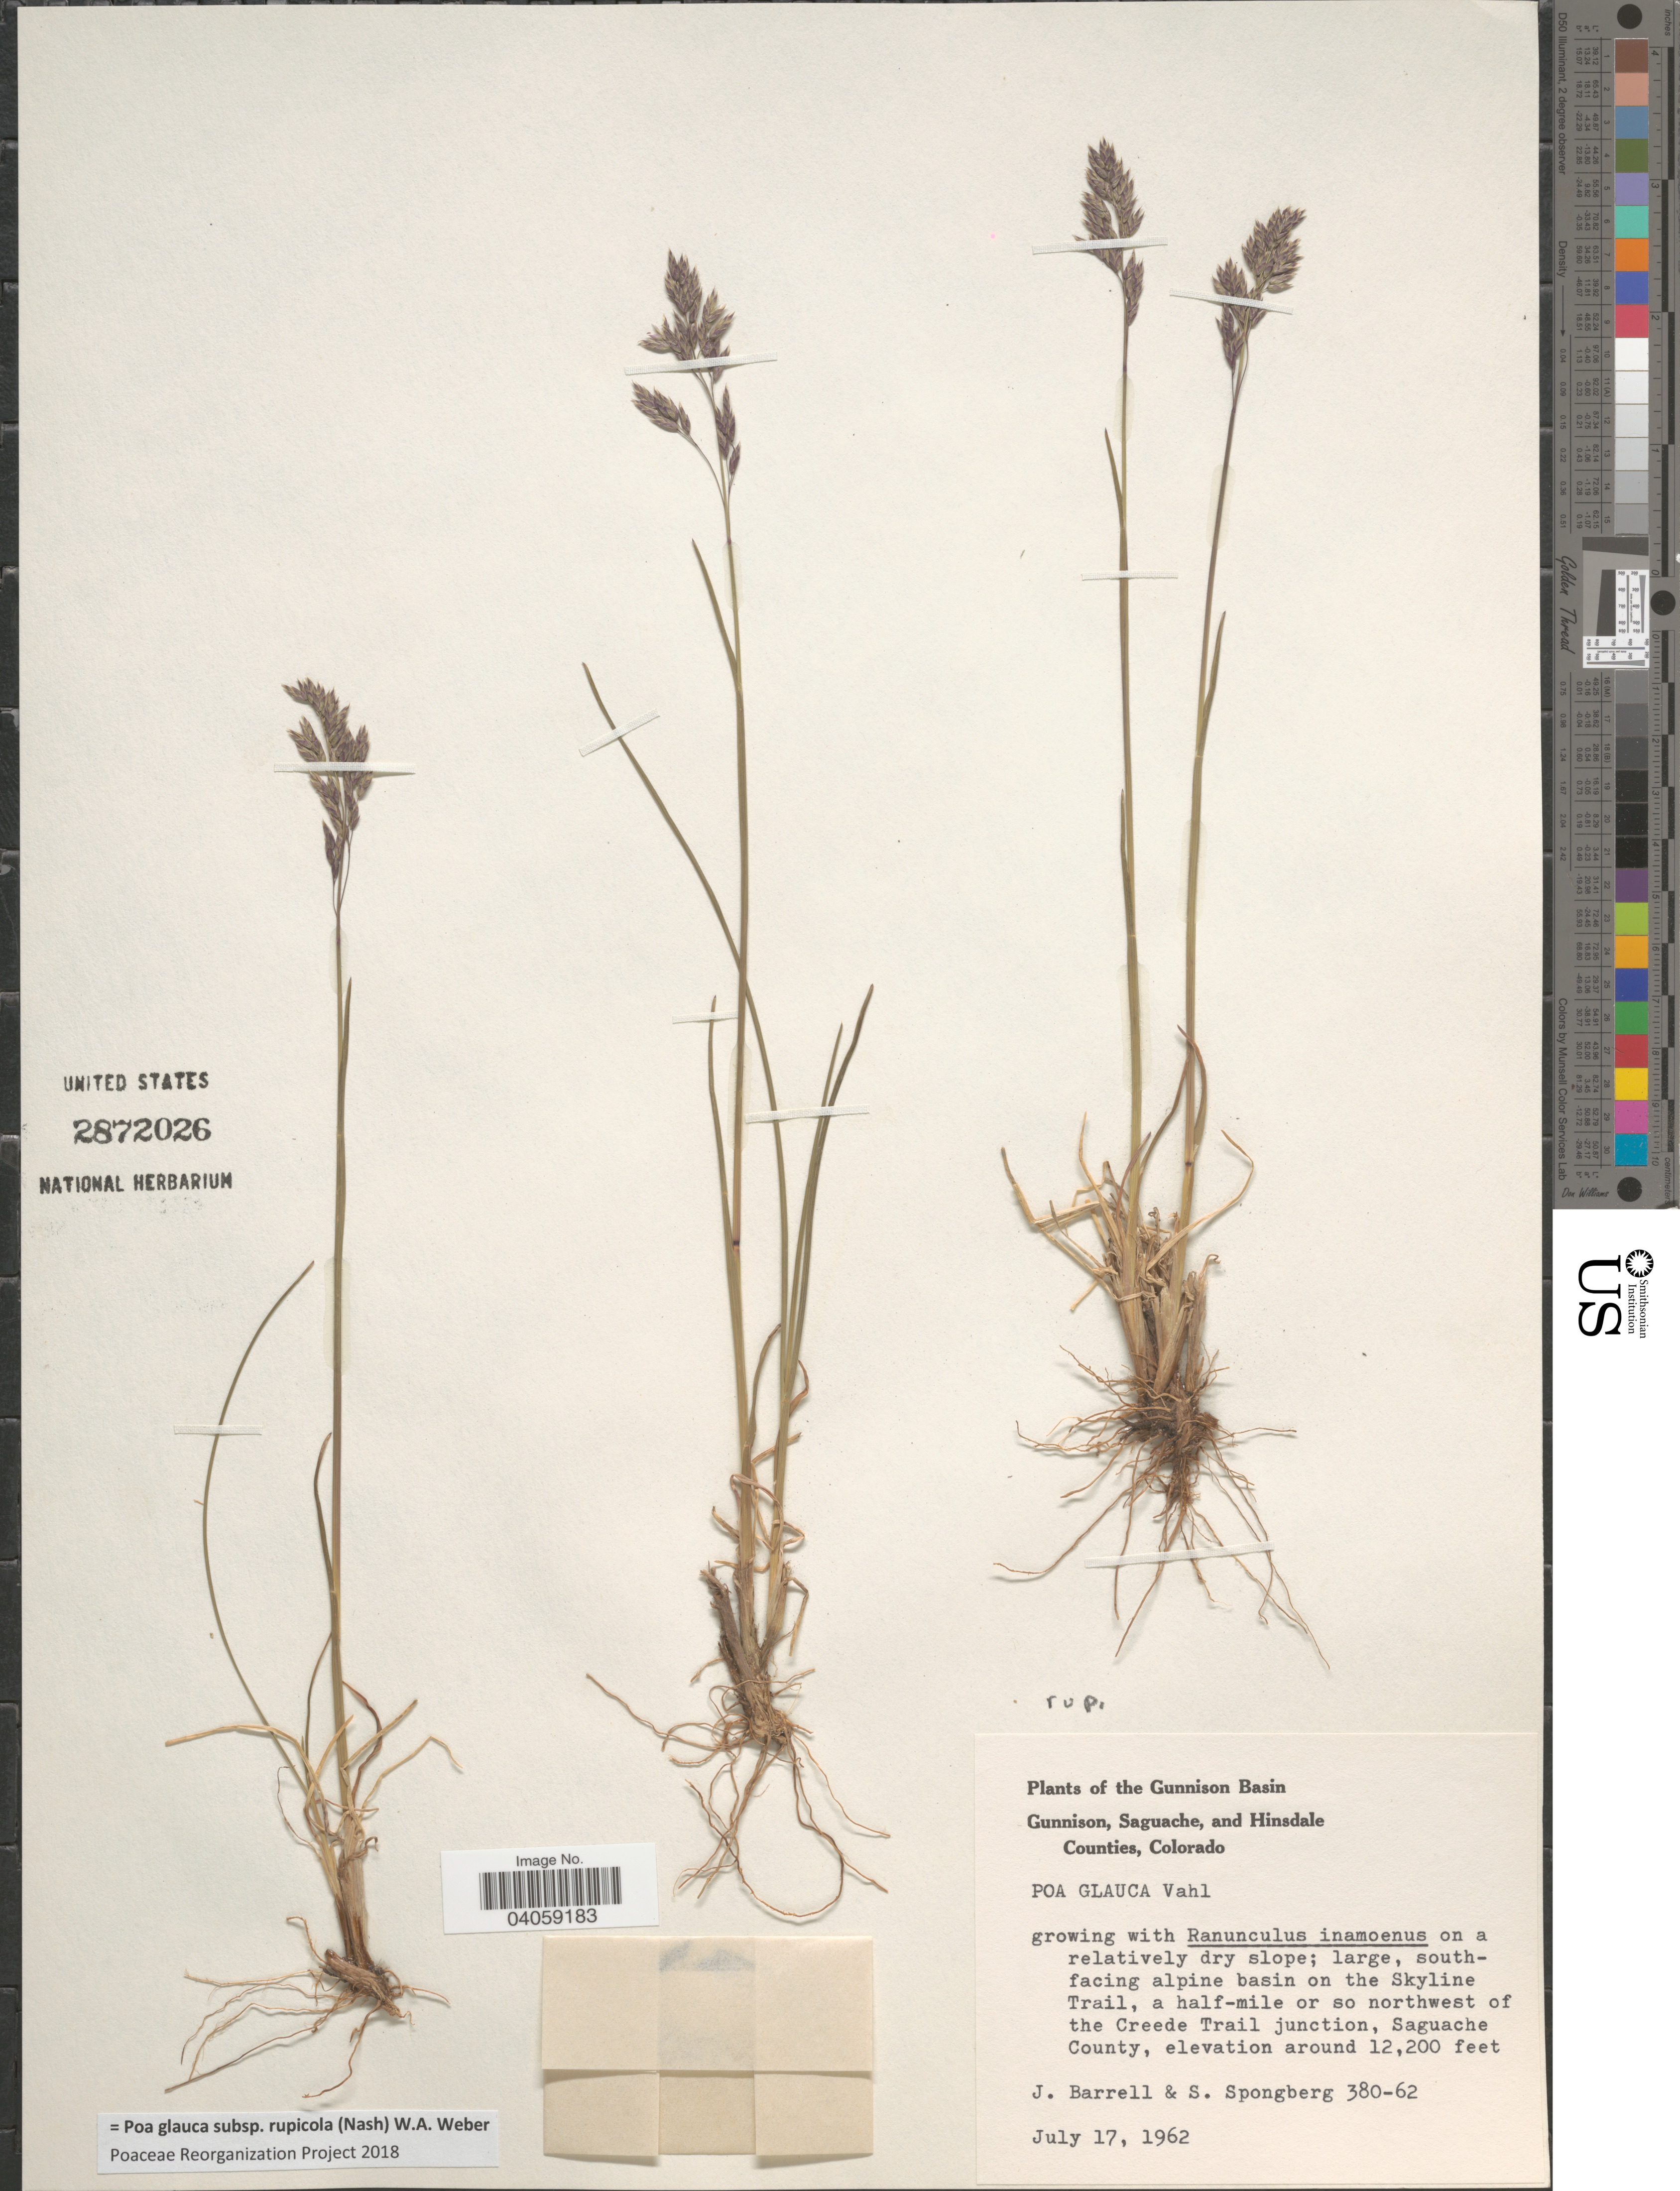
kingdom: Plantae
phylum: Tracheophyta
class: Liliopsida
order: Poales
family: Poaceae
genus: Poa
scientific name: Poa glauca subsp. rupicola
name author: (Nash) W.A. Weber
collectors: J. Barrell & S. A.Spongberg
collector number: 380-62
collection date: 1962-07-17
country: United States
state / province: Colorado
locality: Gunnison Basin. South-facing alpine basin on the Skyline Trail, a half-mile or so northwest of the Creede Trail junction, Saguache County.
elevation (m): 3719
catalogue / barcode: US 2872026